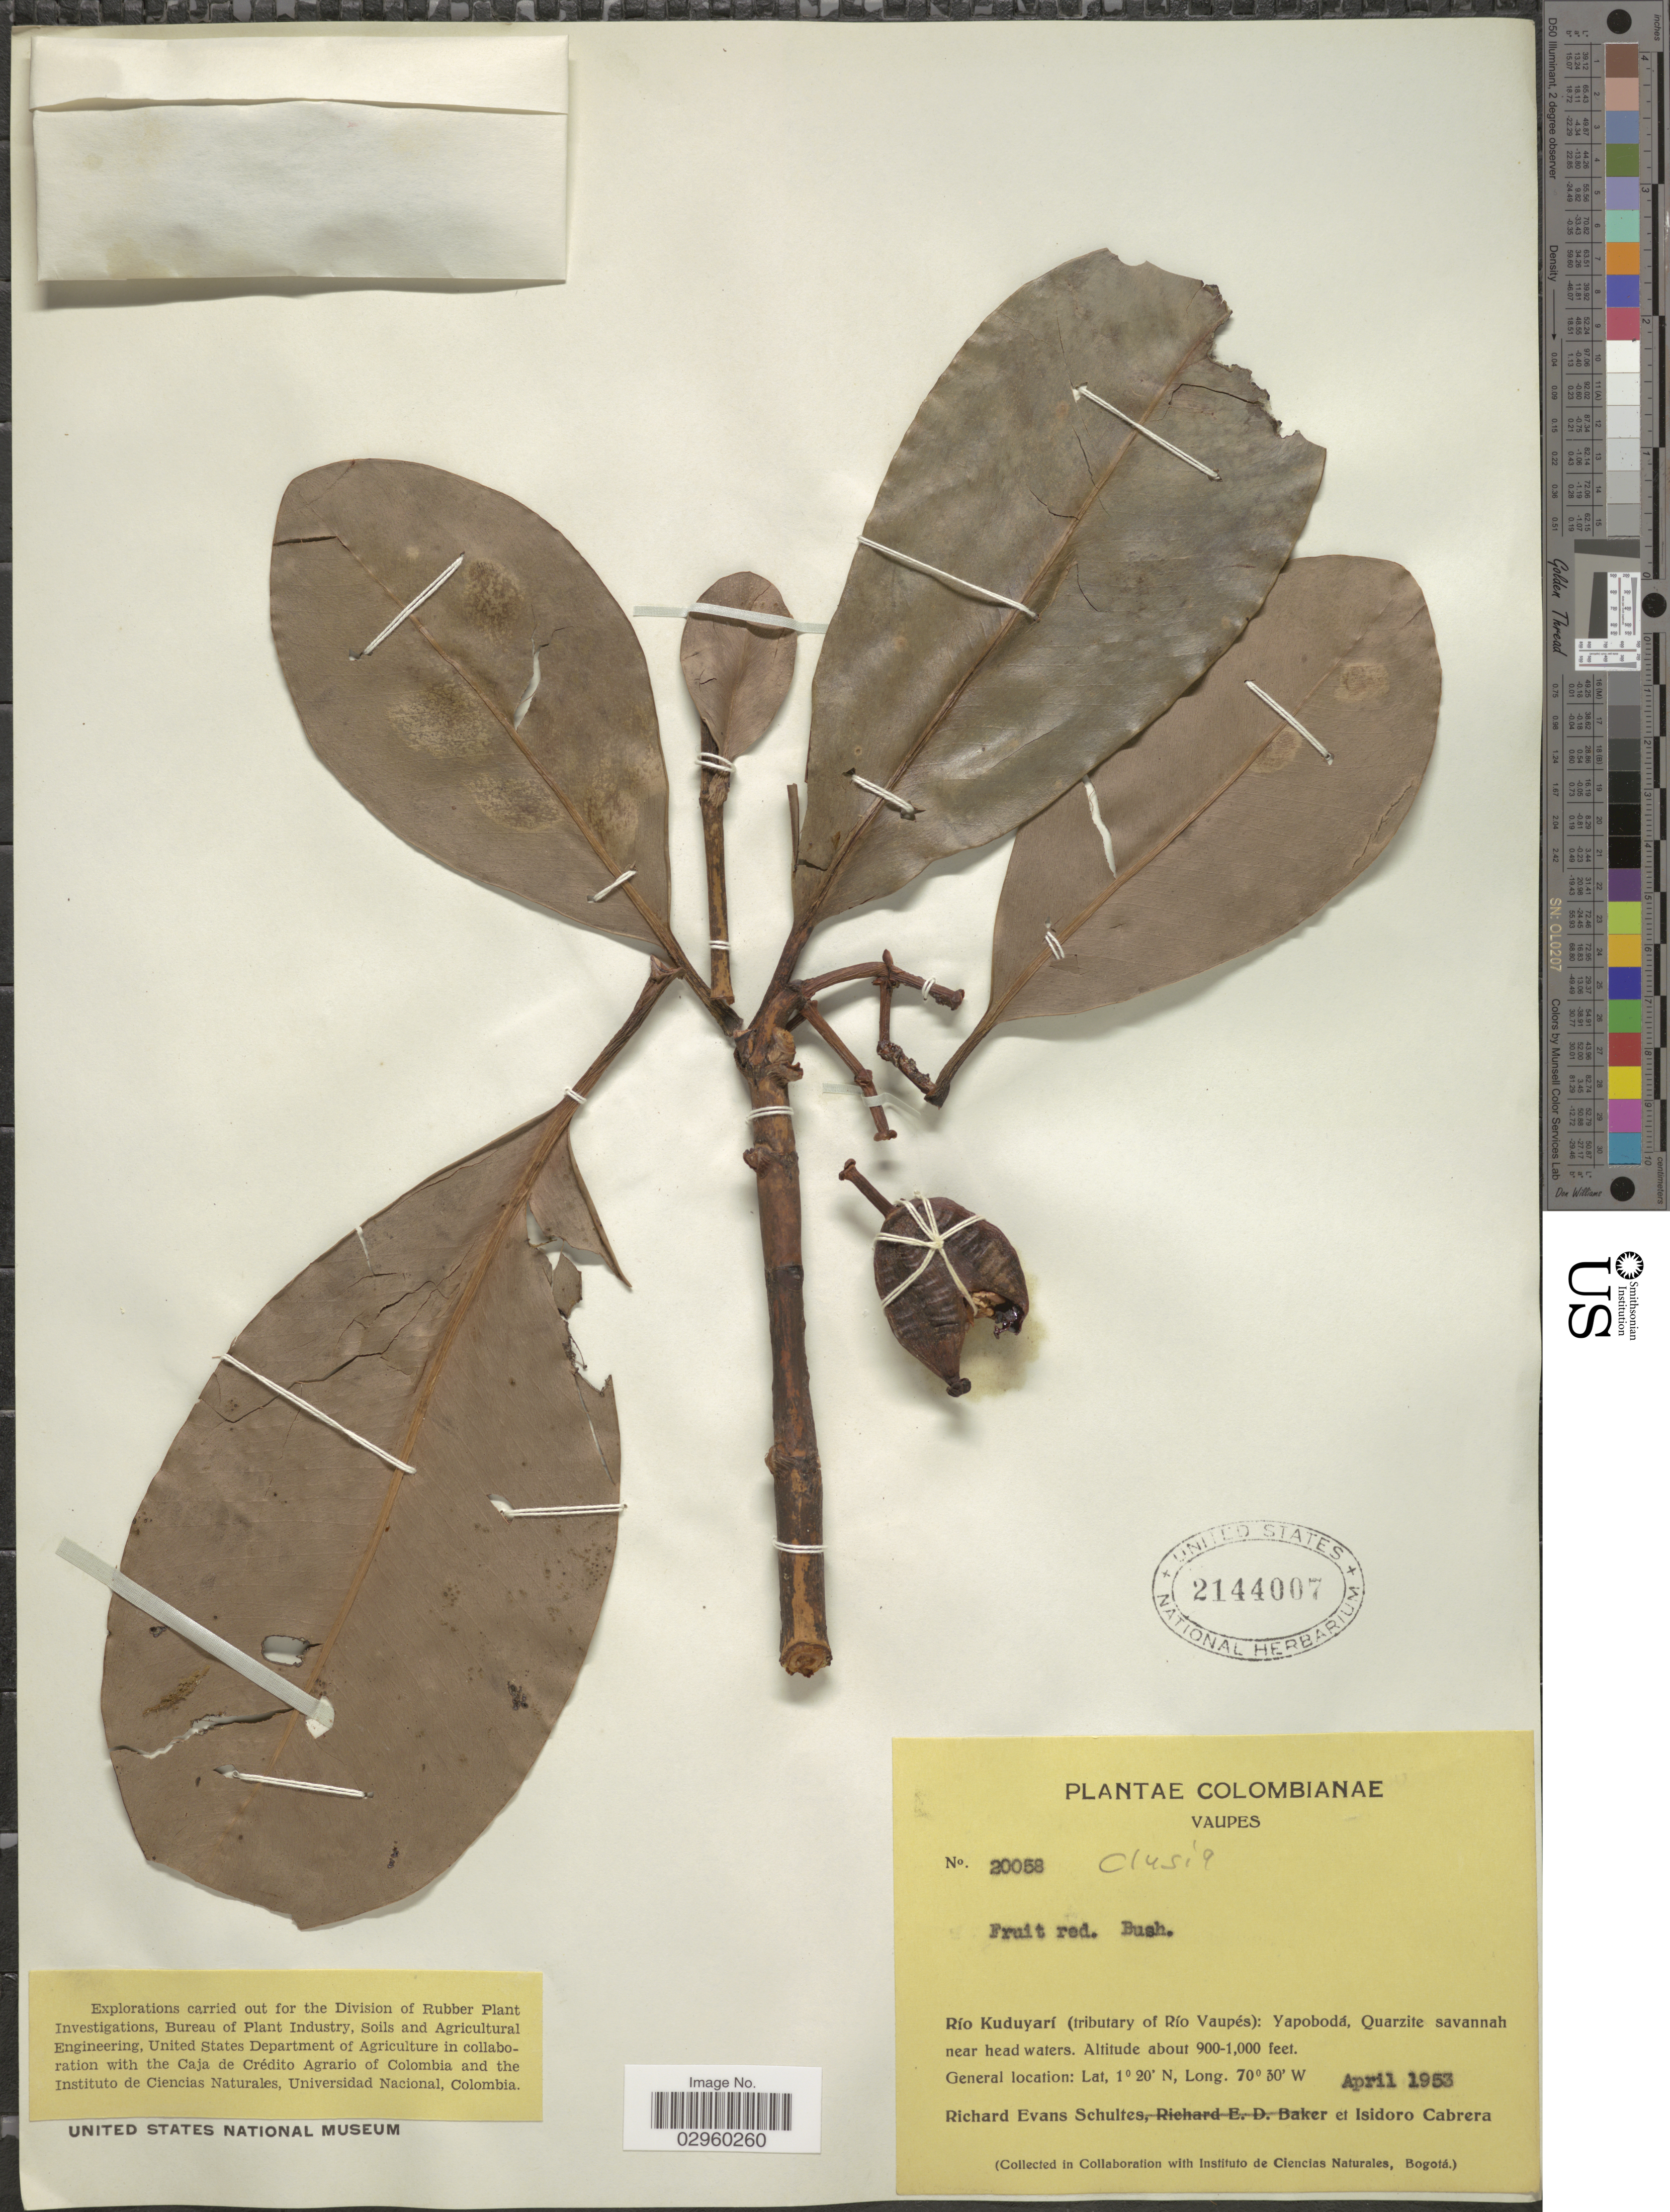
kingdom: Plantae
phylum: Tracheophyta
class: Magnoliopsida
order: Malpighiales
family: Clusiaceae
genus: Clusia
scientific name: Clusia sp.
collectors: R. E. Schultes & I. Cabrera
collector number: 20058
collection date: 1953-04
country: Colombia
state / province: Vaupés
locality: Río Kuduyari (tributary of Río Vaupés): Yapobodá, Quarzite savannah near head waters.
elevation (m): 274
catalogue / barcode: US 2144007